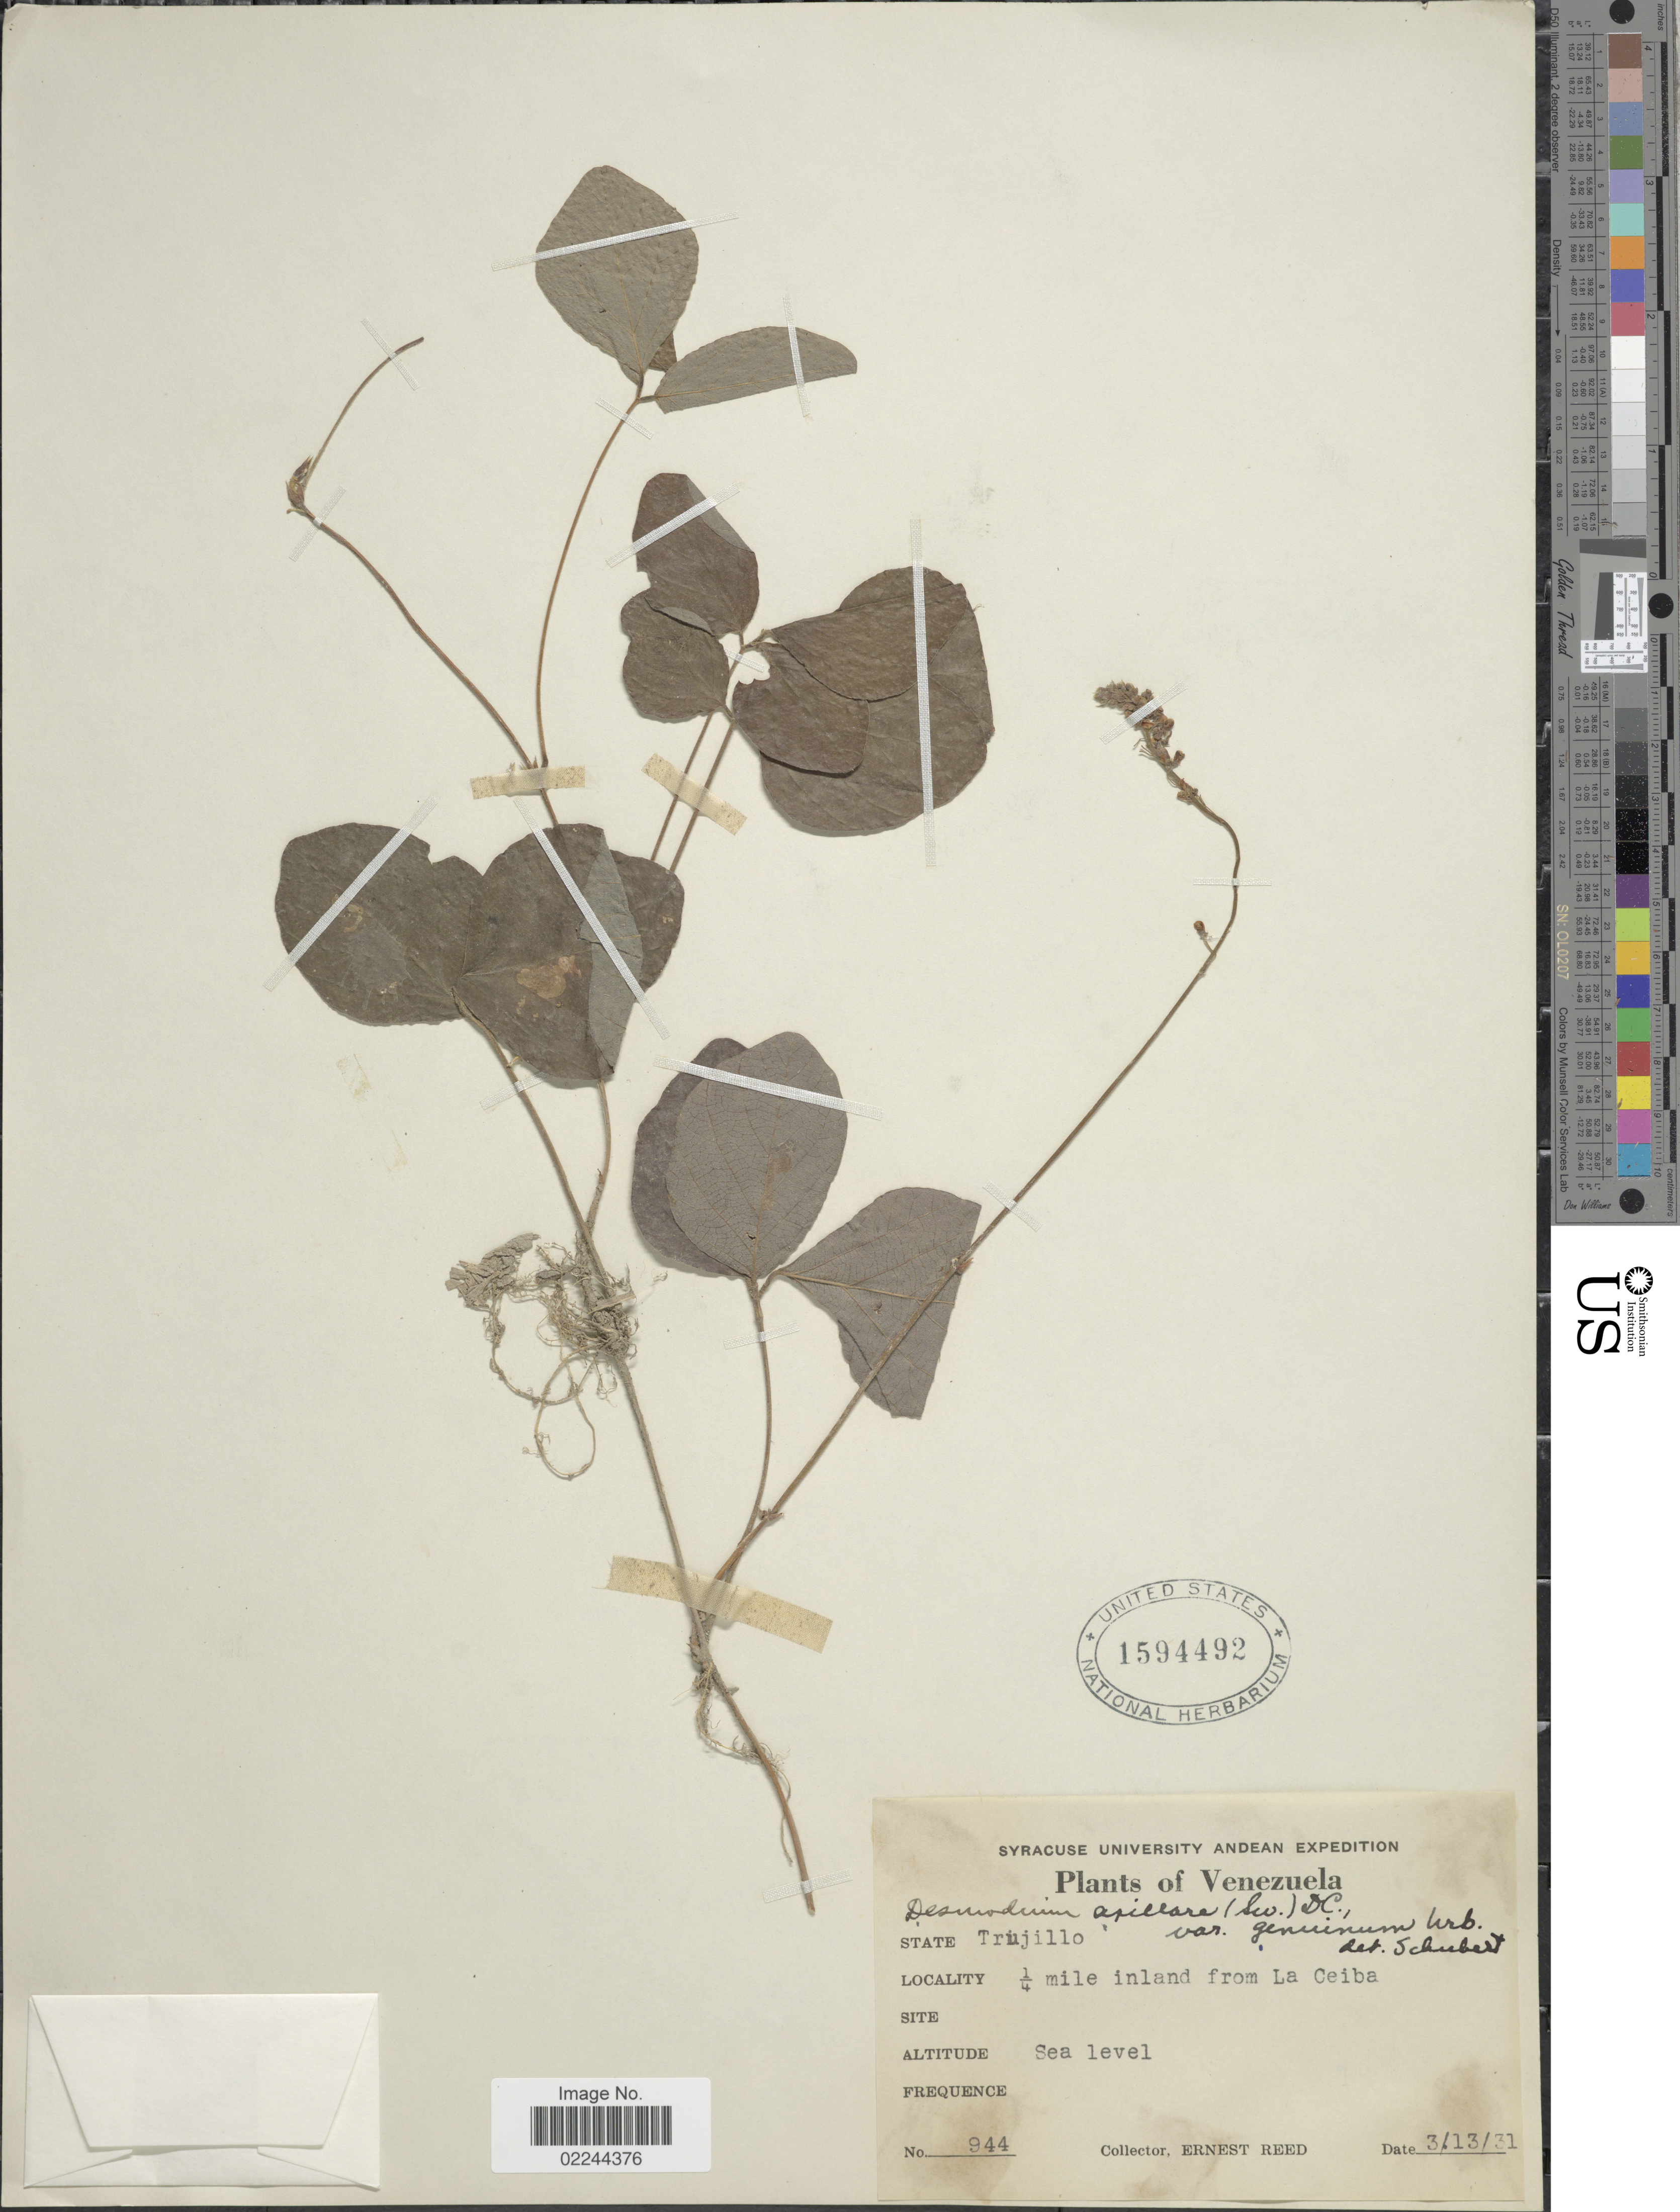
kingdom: Plantae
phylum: Tracheophyta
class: Magnoliopsida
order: Fabales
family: Fabaceae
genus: Desmodium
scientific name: Desmodium axillare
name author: (Sw.) DC.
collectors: E. Reed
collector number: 944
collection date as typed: Transcribed d/m/y: 13/3/31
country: Venezuela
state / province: Trujillo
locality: State Trujillo. ¼ mile inland from La Ceiba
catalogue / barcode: US 1594492